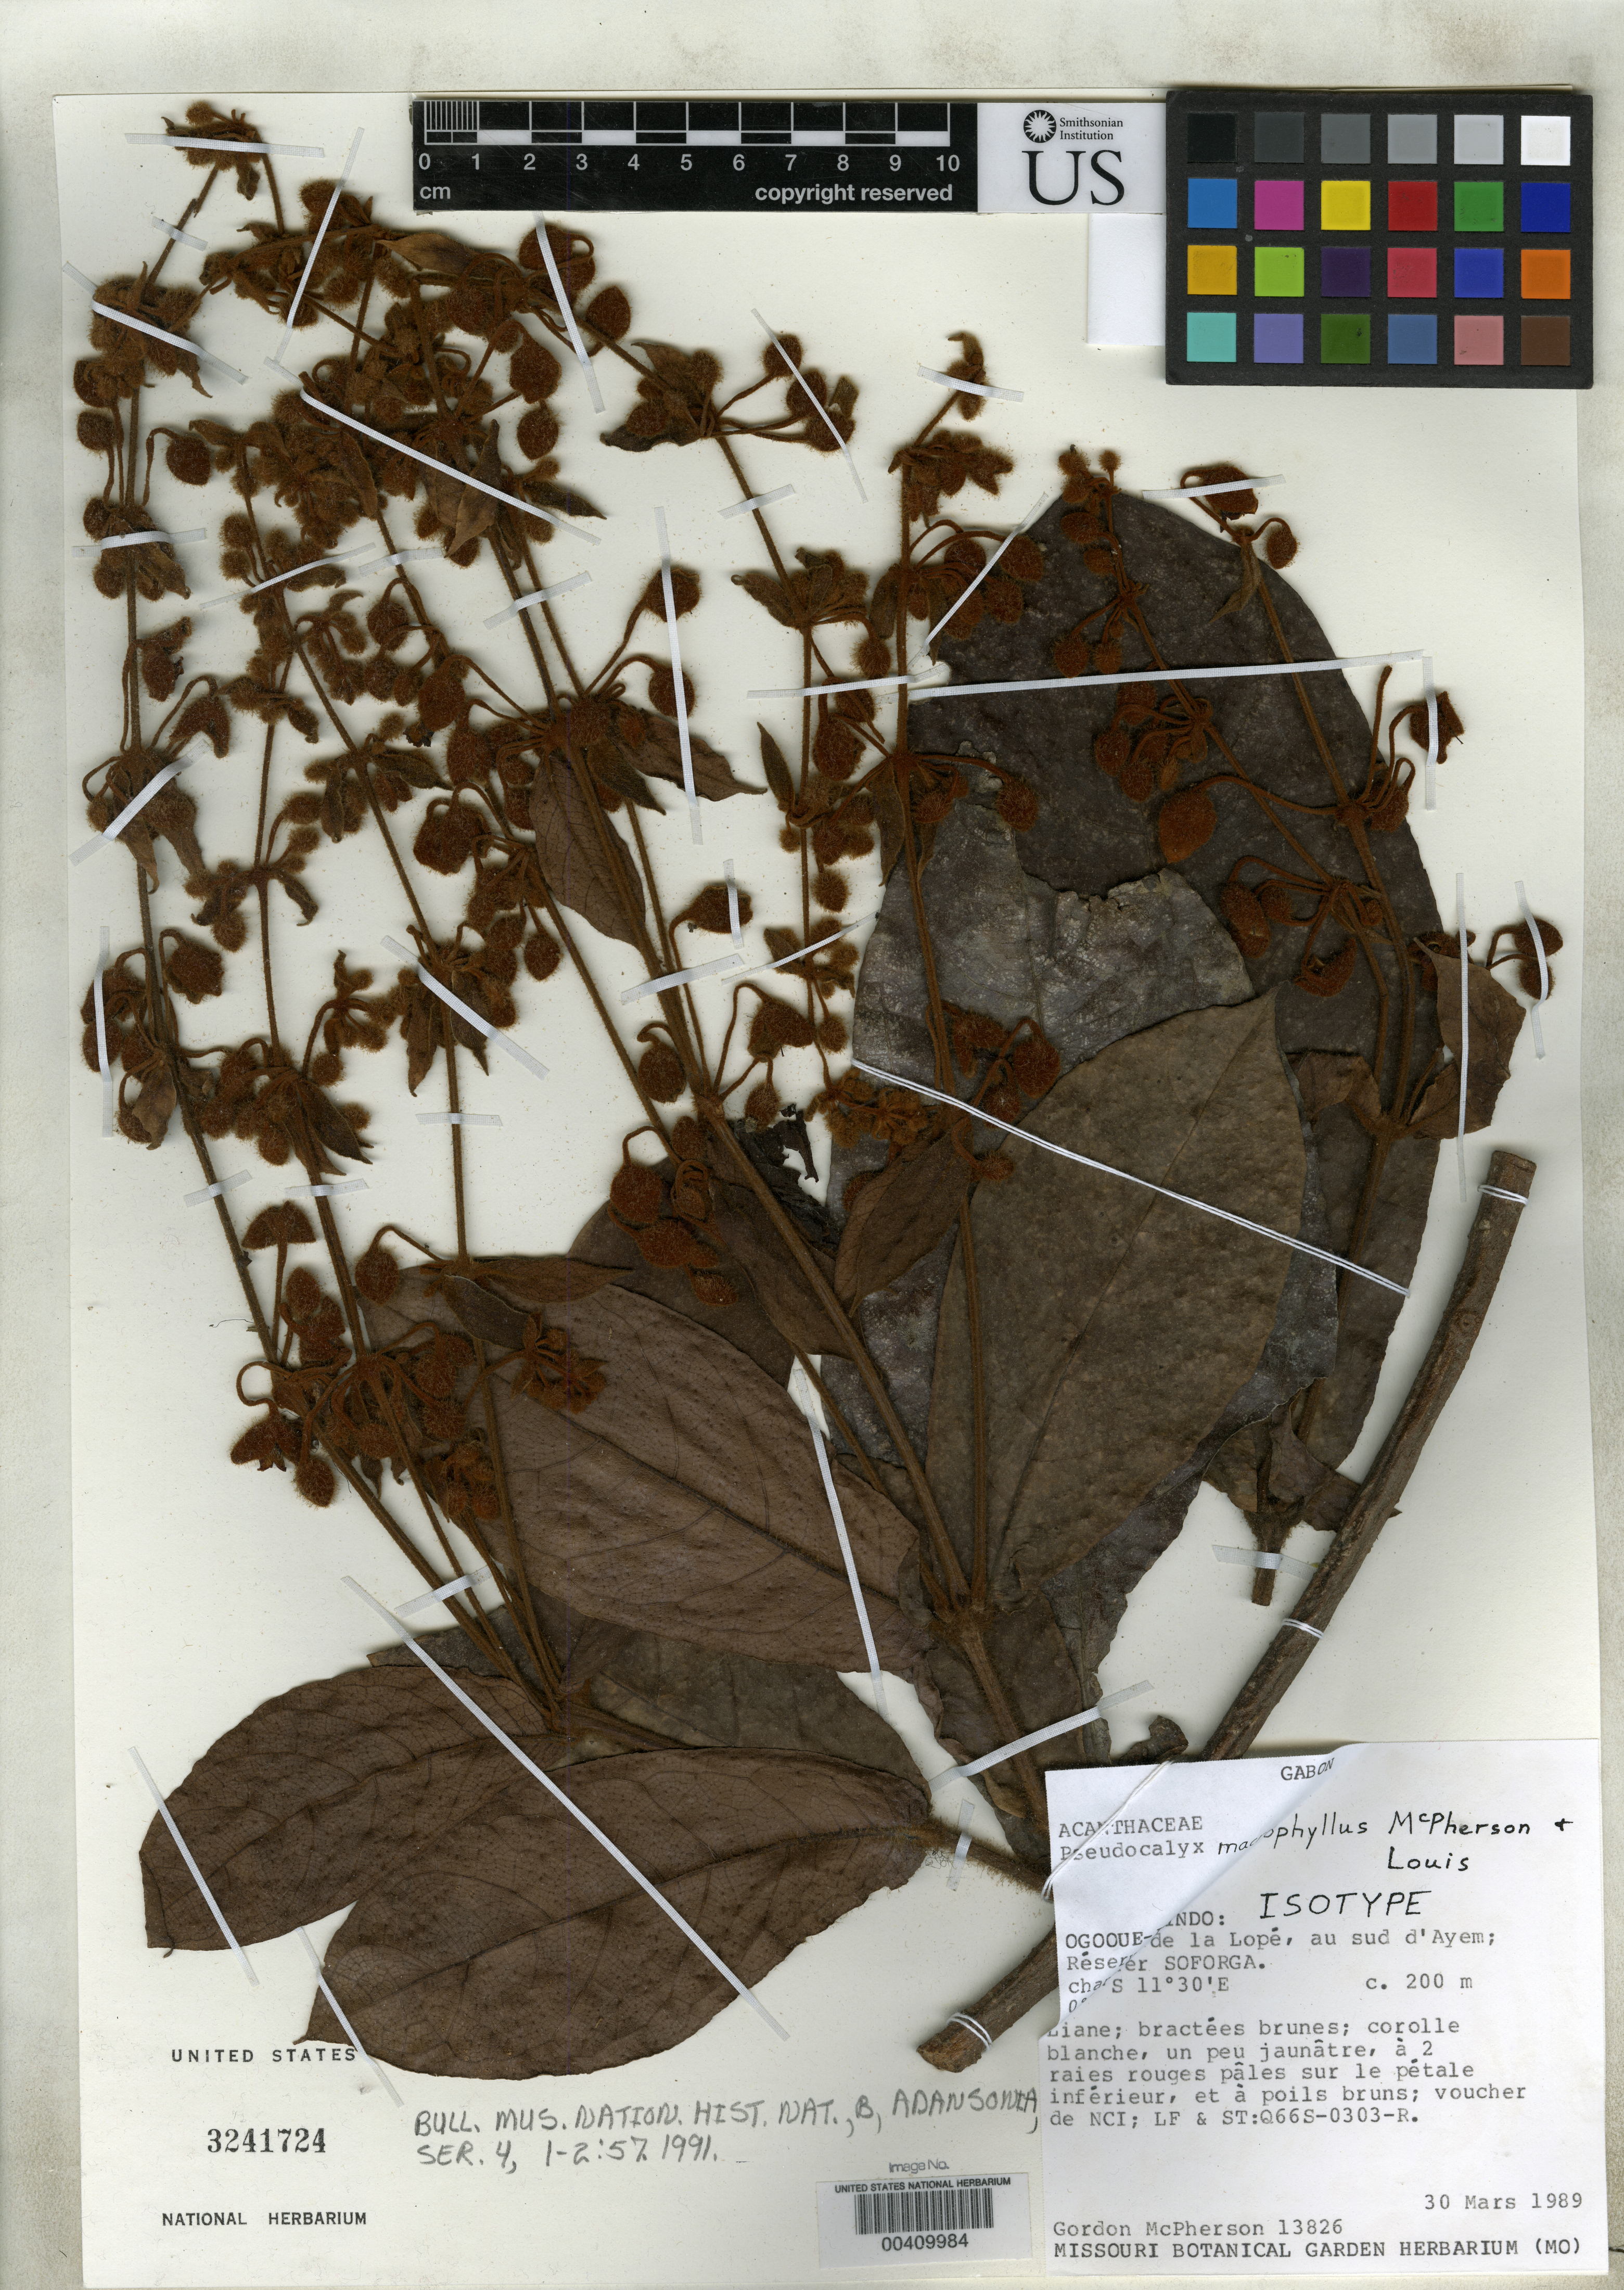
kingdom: Plantae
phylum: Tracheophyta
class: Magnoliopsida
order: Lamiales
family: Acanthaceae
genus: Pseudocalyx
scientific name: Pseudocalyx macrophyllus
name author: McPherson & A.Louis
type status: Isotype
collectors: G. D. McPherson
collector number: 13826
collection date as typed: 30 Mar 1989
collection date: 1989-03-30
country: Gabon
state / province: Ogooué-Ivindo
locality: Reserve de La Lope, S of Ayem, Chantier S of Orga.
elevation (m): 200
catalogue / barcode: US 3241724